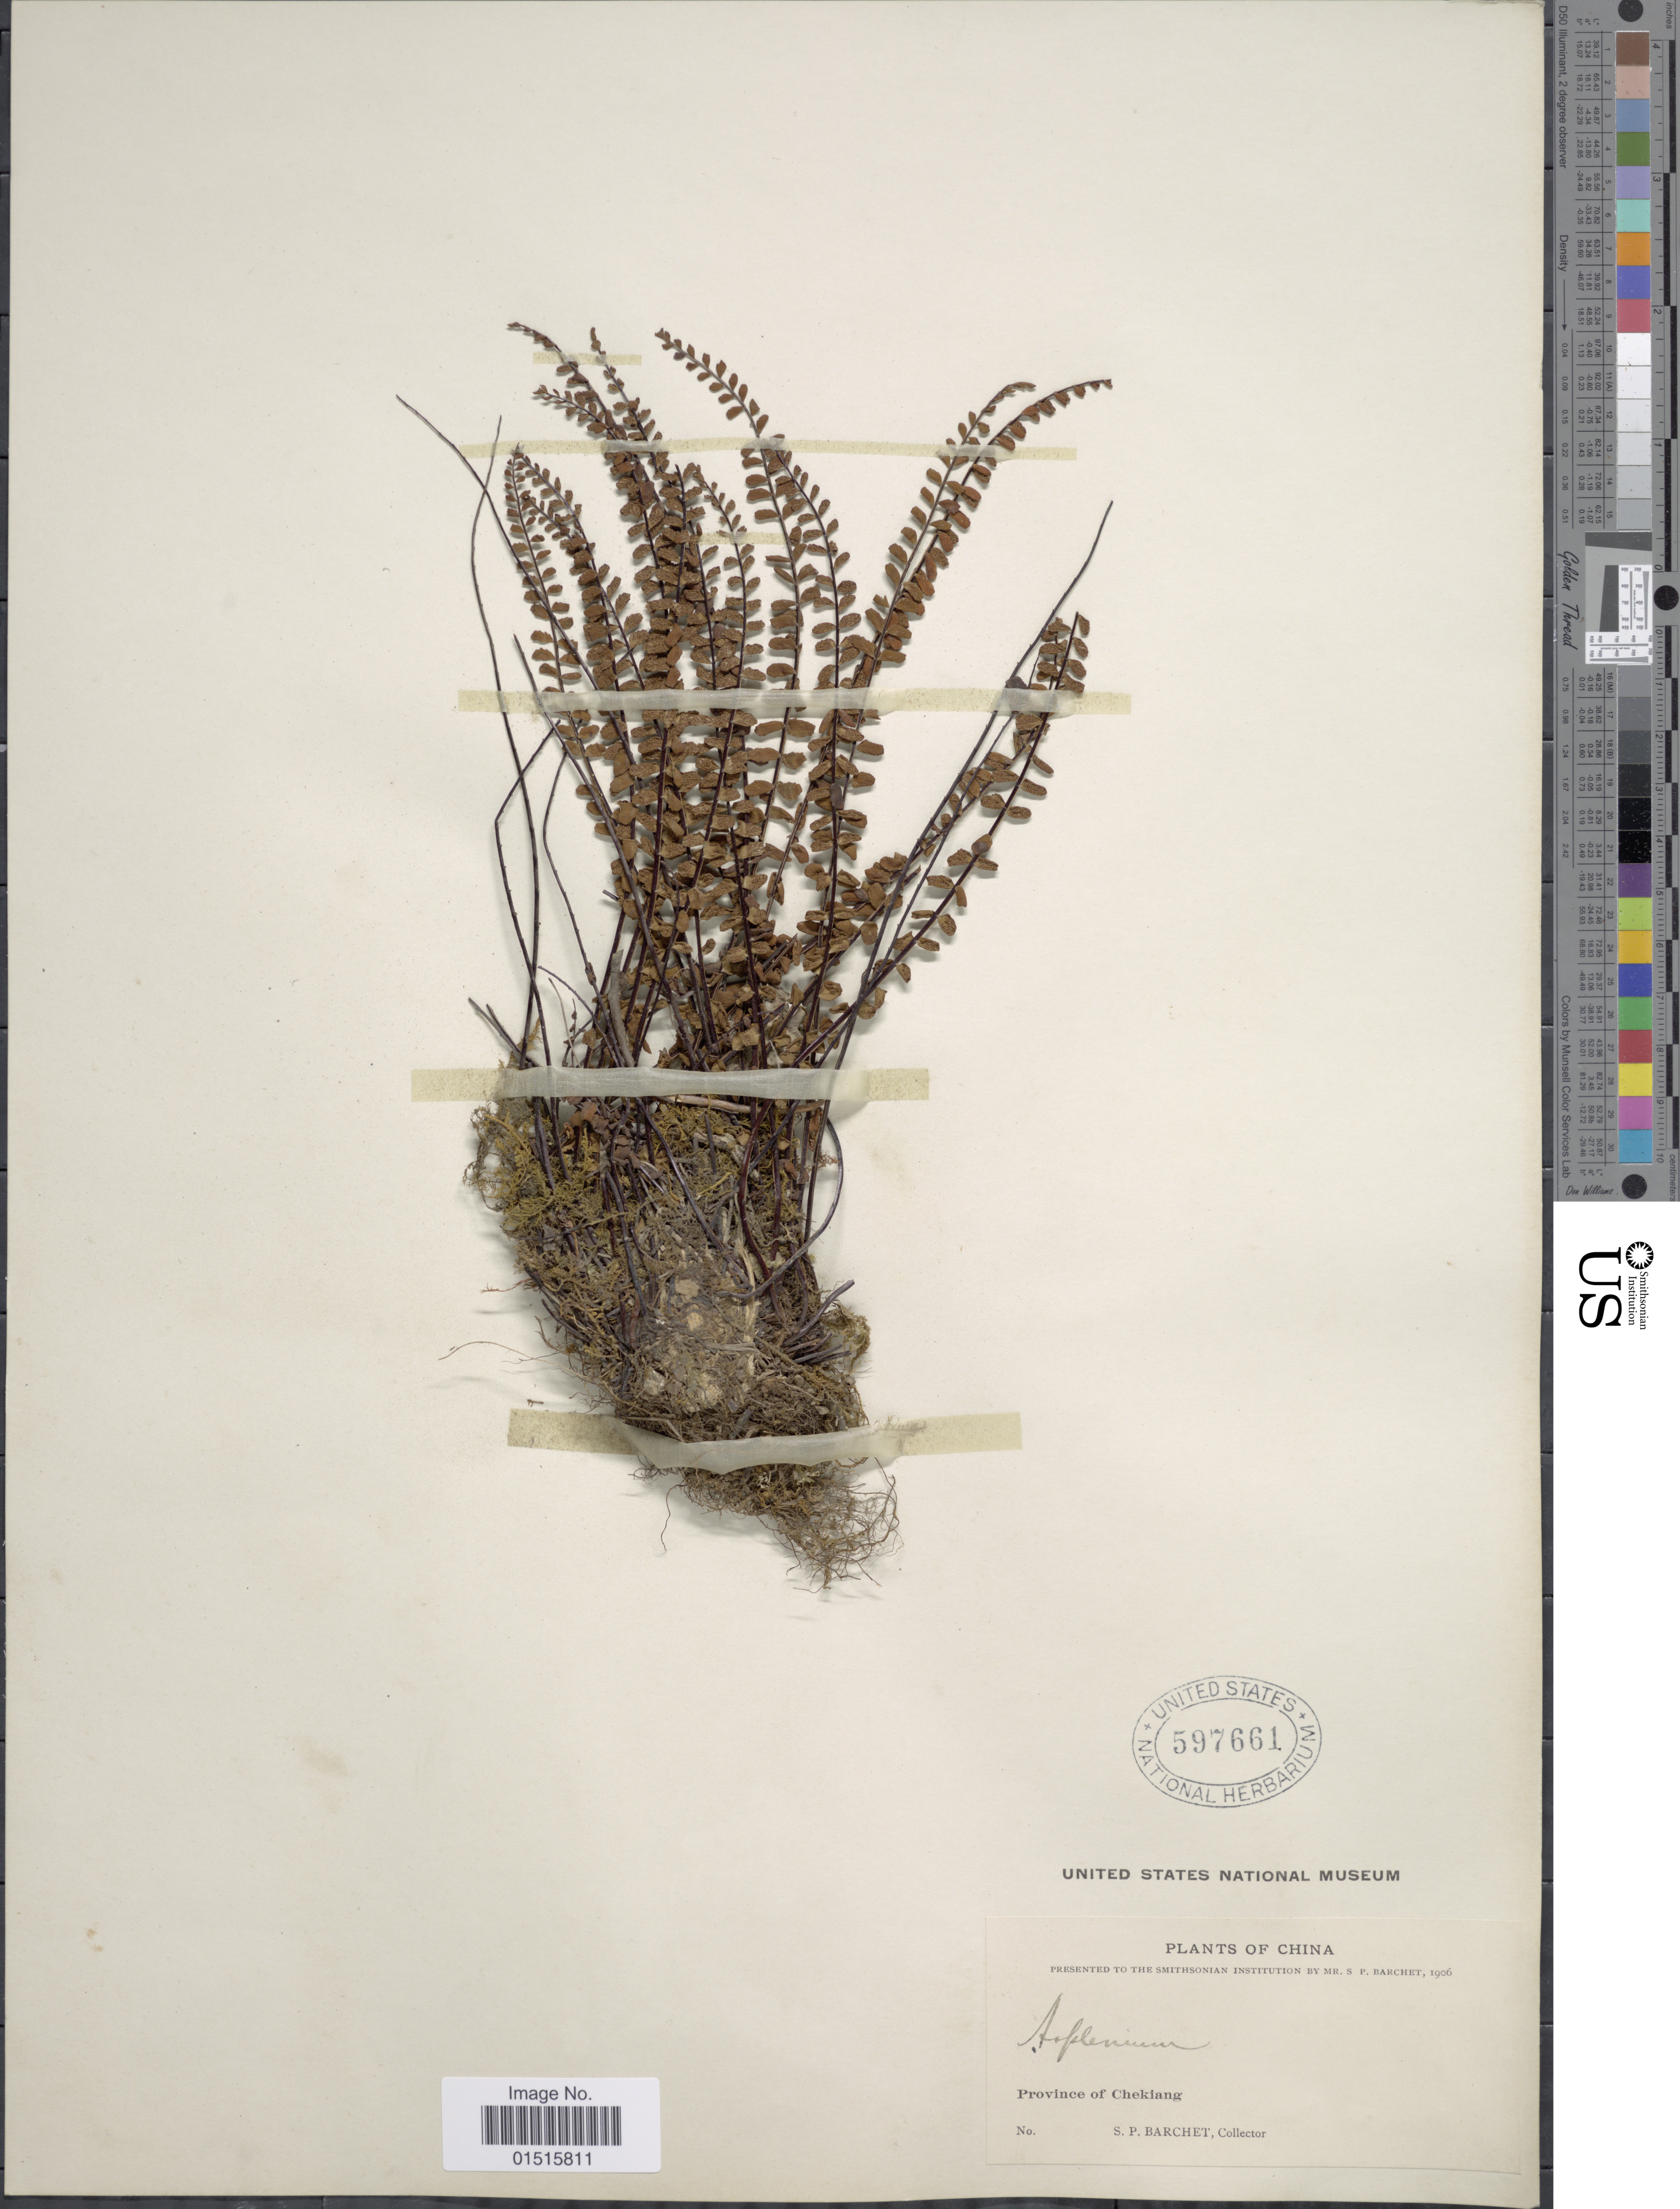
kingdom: Plantae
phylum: Tracheophyta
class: Polypodiopsida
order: Polypodiales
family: Aspleniaceae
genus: Asplenium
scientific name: Asplenium trichomanes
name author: L.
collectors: S. P. Barchet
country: China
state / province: Zhejiang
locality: Province of Chekiang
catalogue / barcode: US 597661